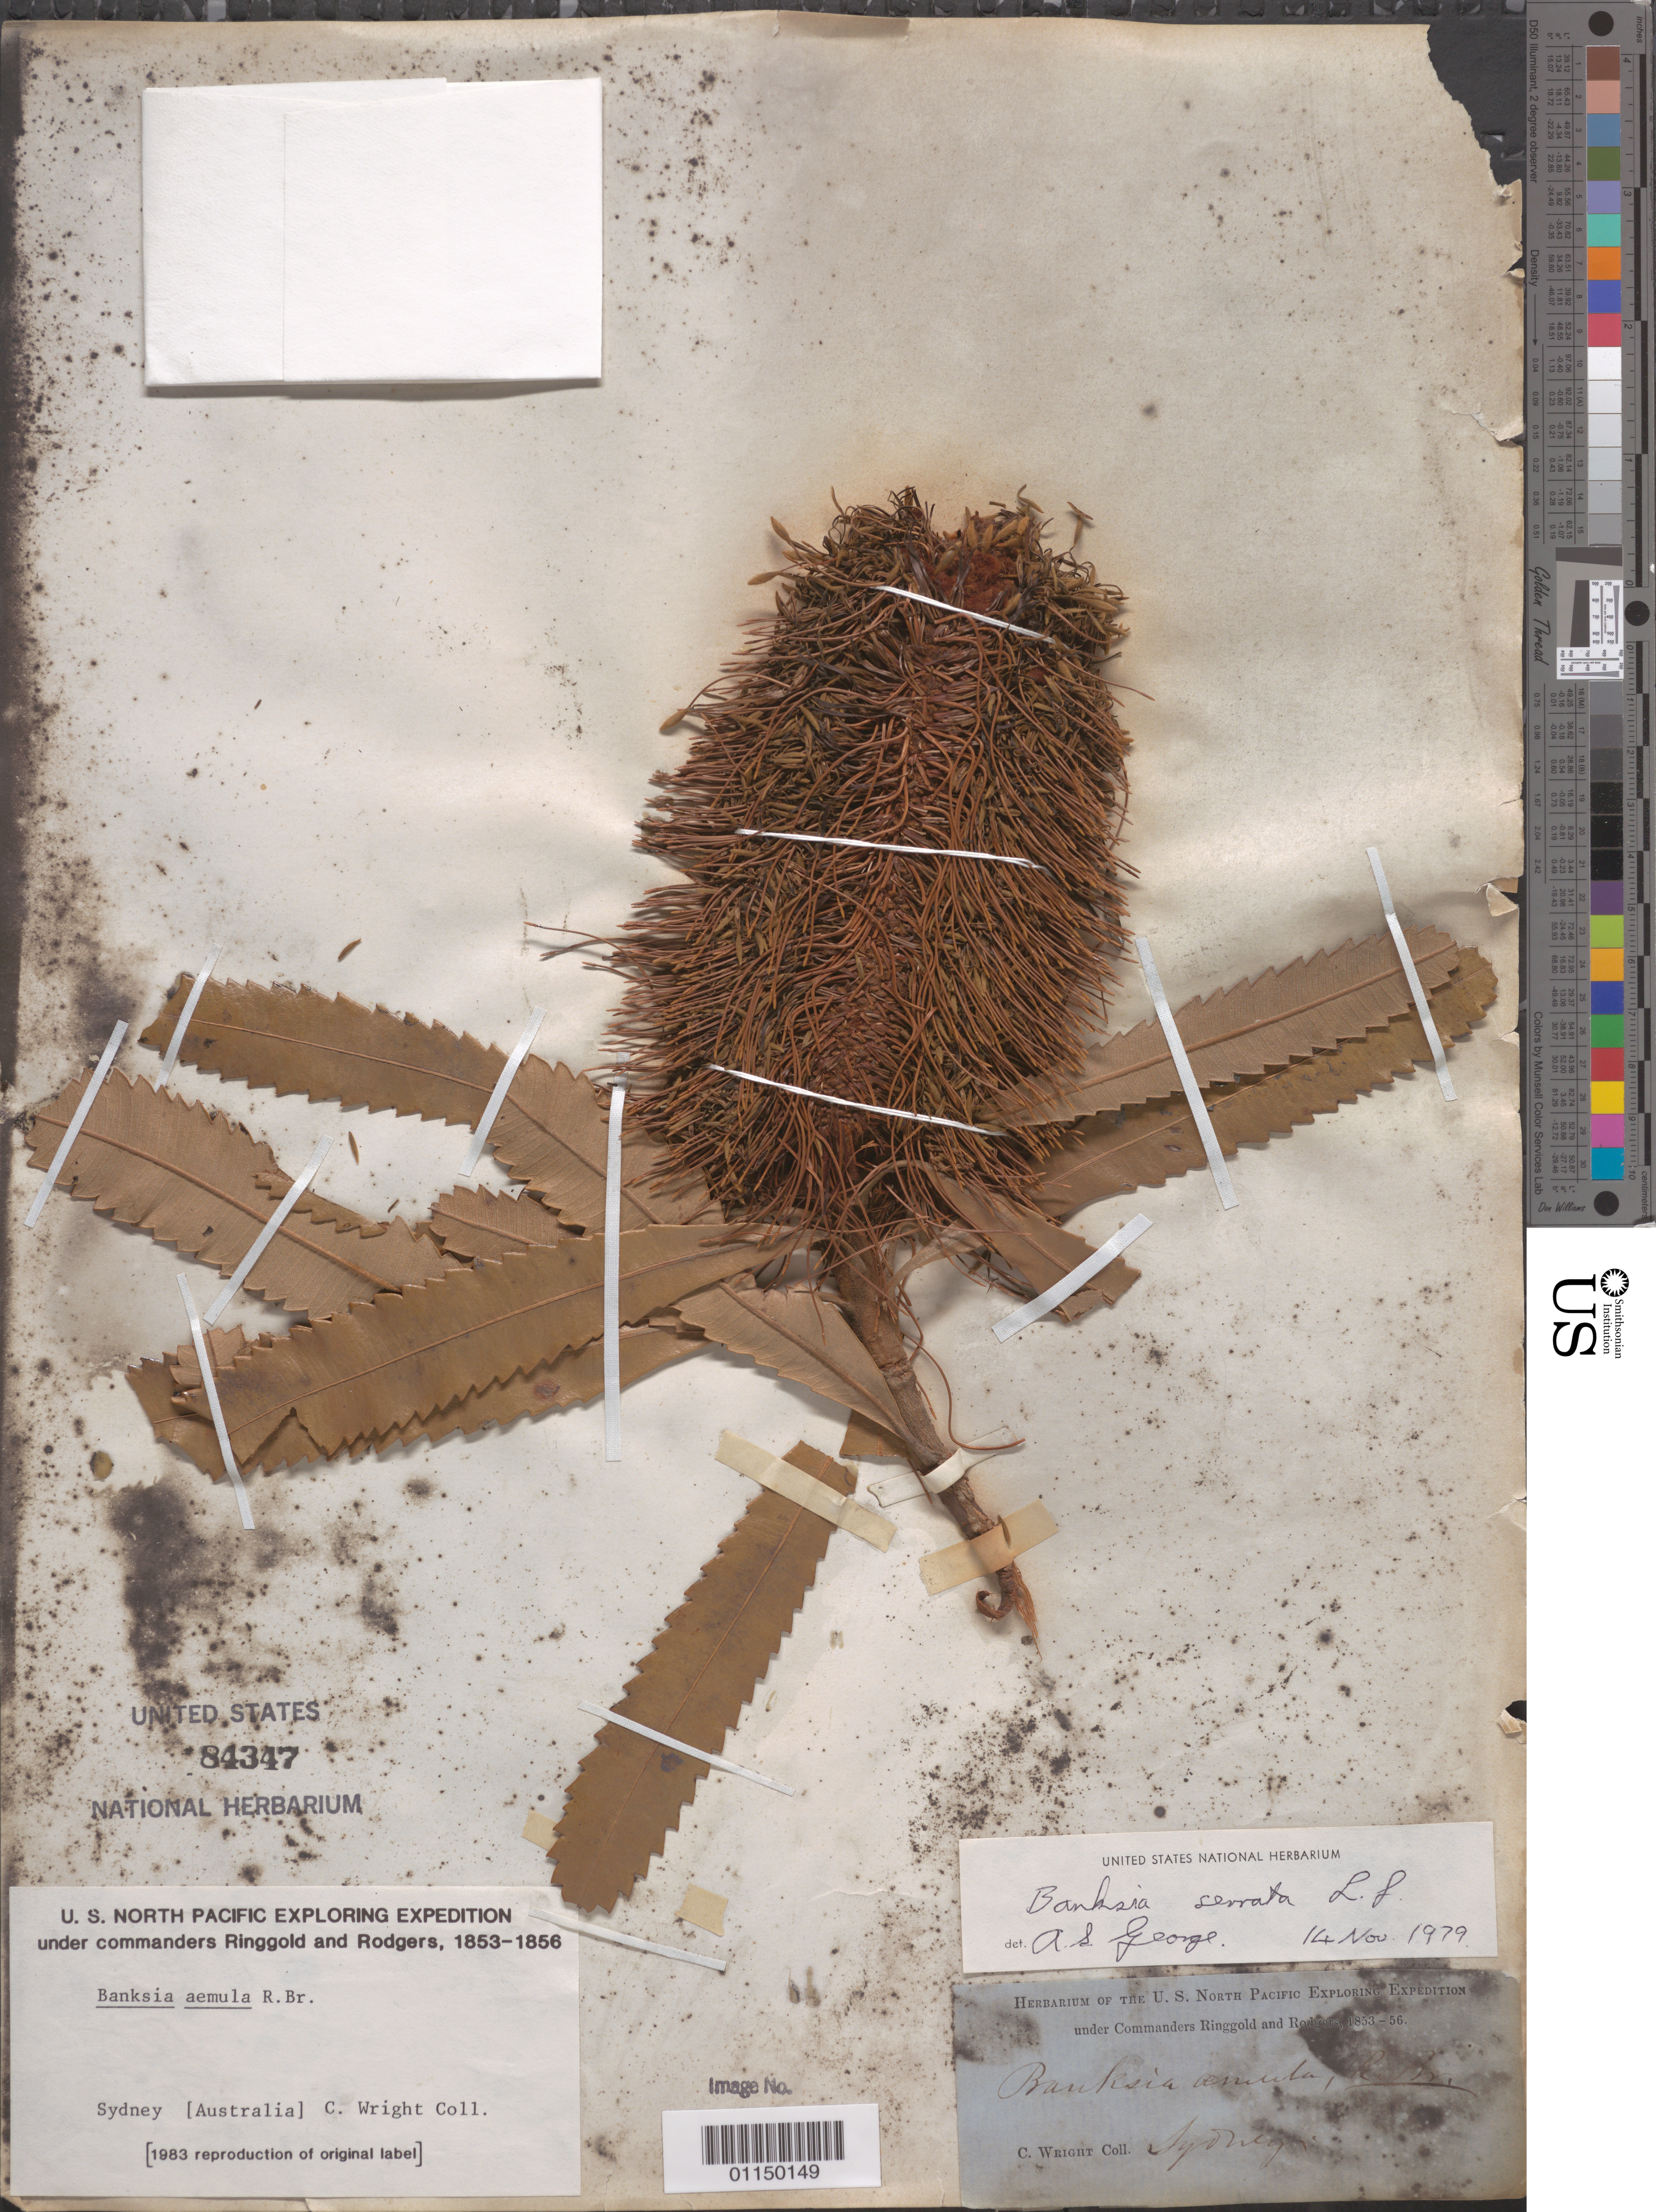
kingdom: Plantae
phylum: Tracheophyta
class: Magnoliopsida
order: Proteales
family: Proteaceae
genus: Banksia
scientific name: Banksia serrata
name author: L. f.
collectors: C. Wright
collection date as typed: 1853 to -- -- 1856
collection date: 1853/1856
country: Australia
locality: Sydney.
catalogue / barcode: US 84347